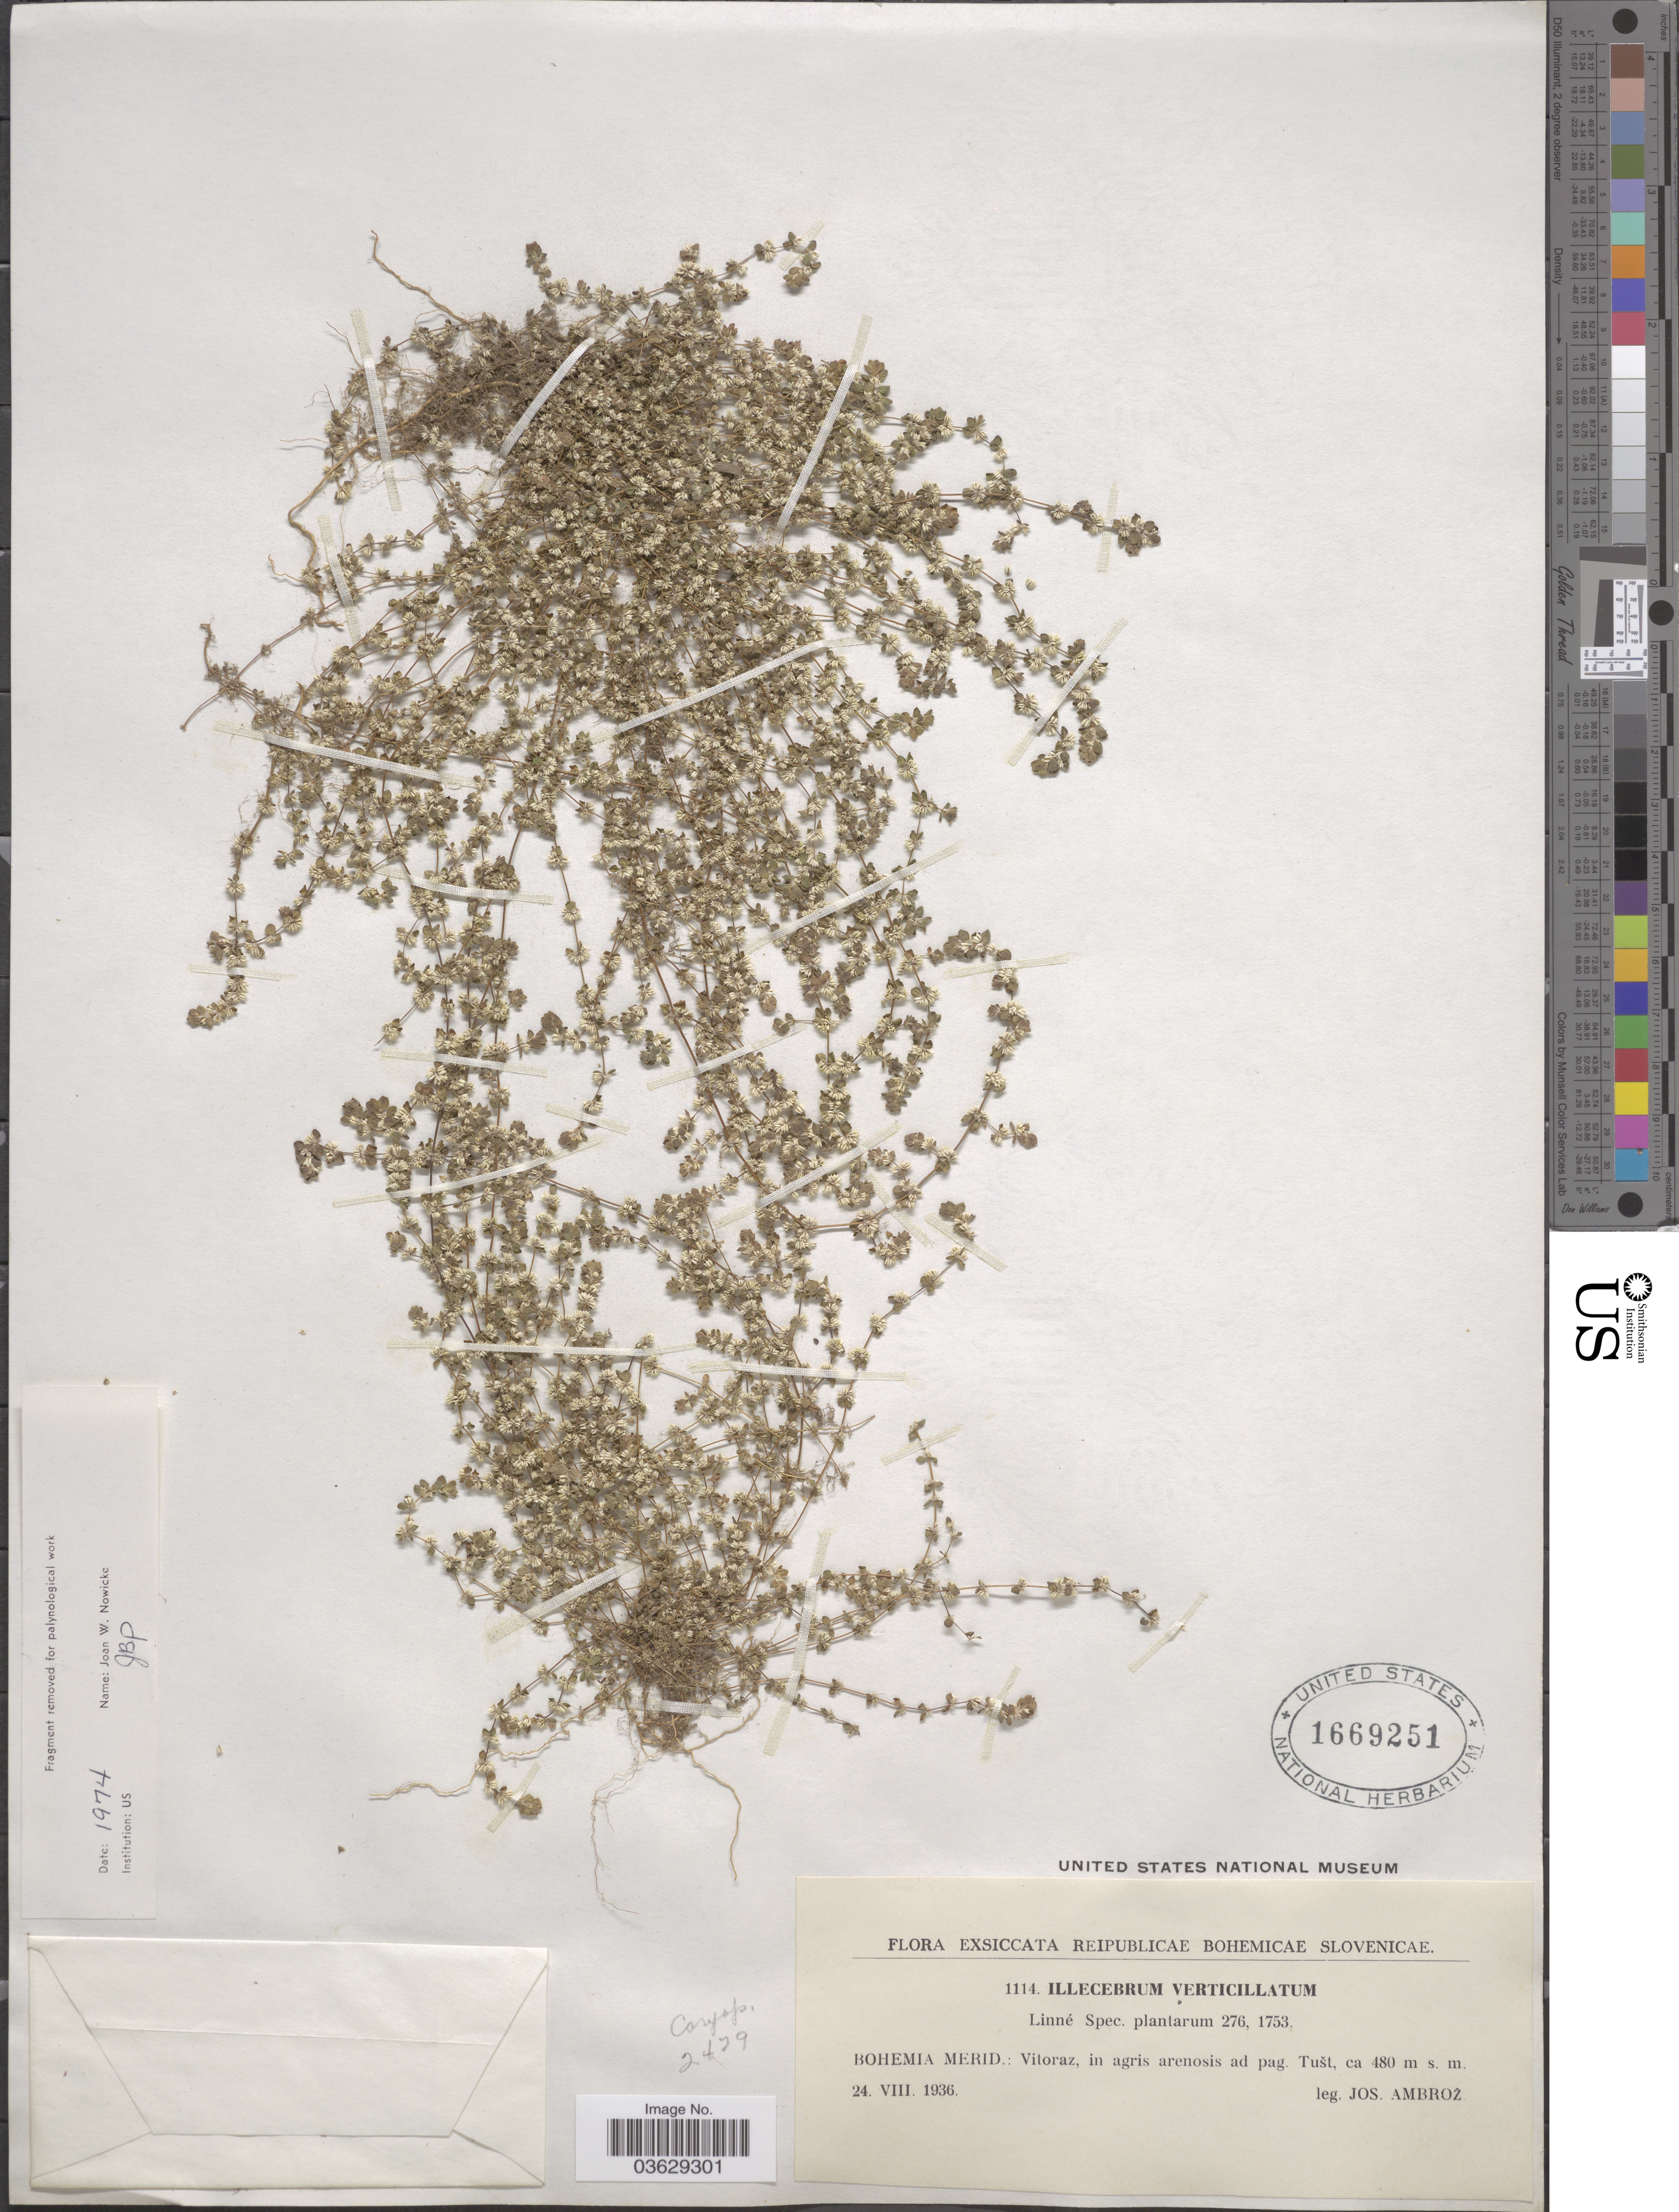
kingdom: Plantae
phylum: Tracheophyta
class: Magnoliopsida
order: Caryophyllales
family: Caryophyllaceae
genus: Illecebrum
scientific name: Illecebrum verticillatum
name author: L.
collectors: J. Ambroz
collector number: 1114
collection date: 1936-08-24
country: Czechia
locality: Reipublicae Bohemicae Slovenicae. Bohemia Merid.: Vitoraz, in agris arenosis ad pag. Tušt.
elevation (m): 480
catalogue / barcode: US 1669251